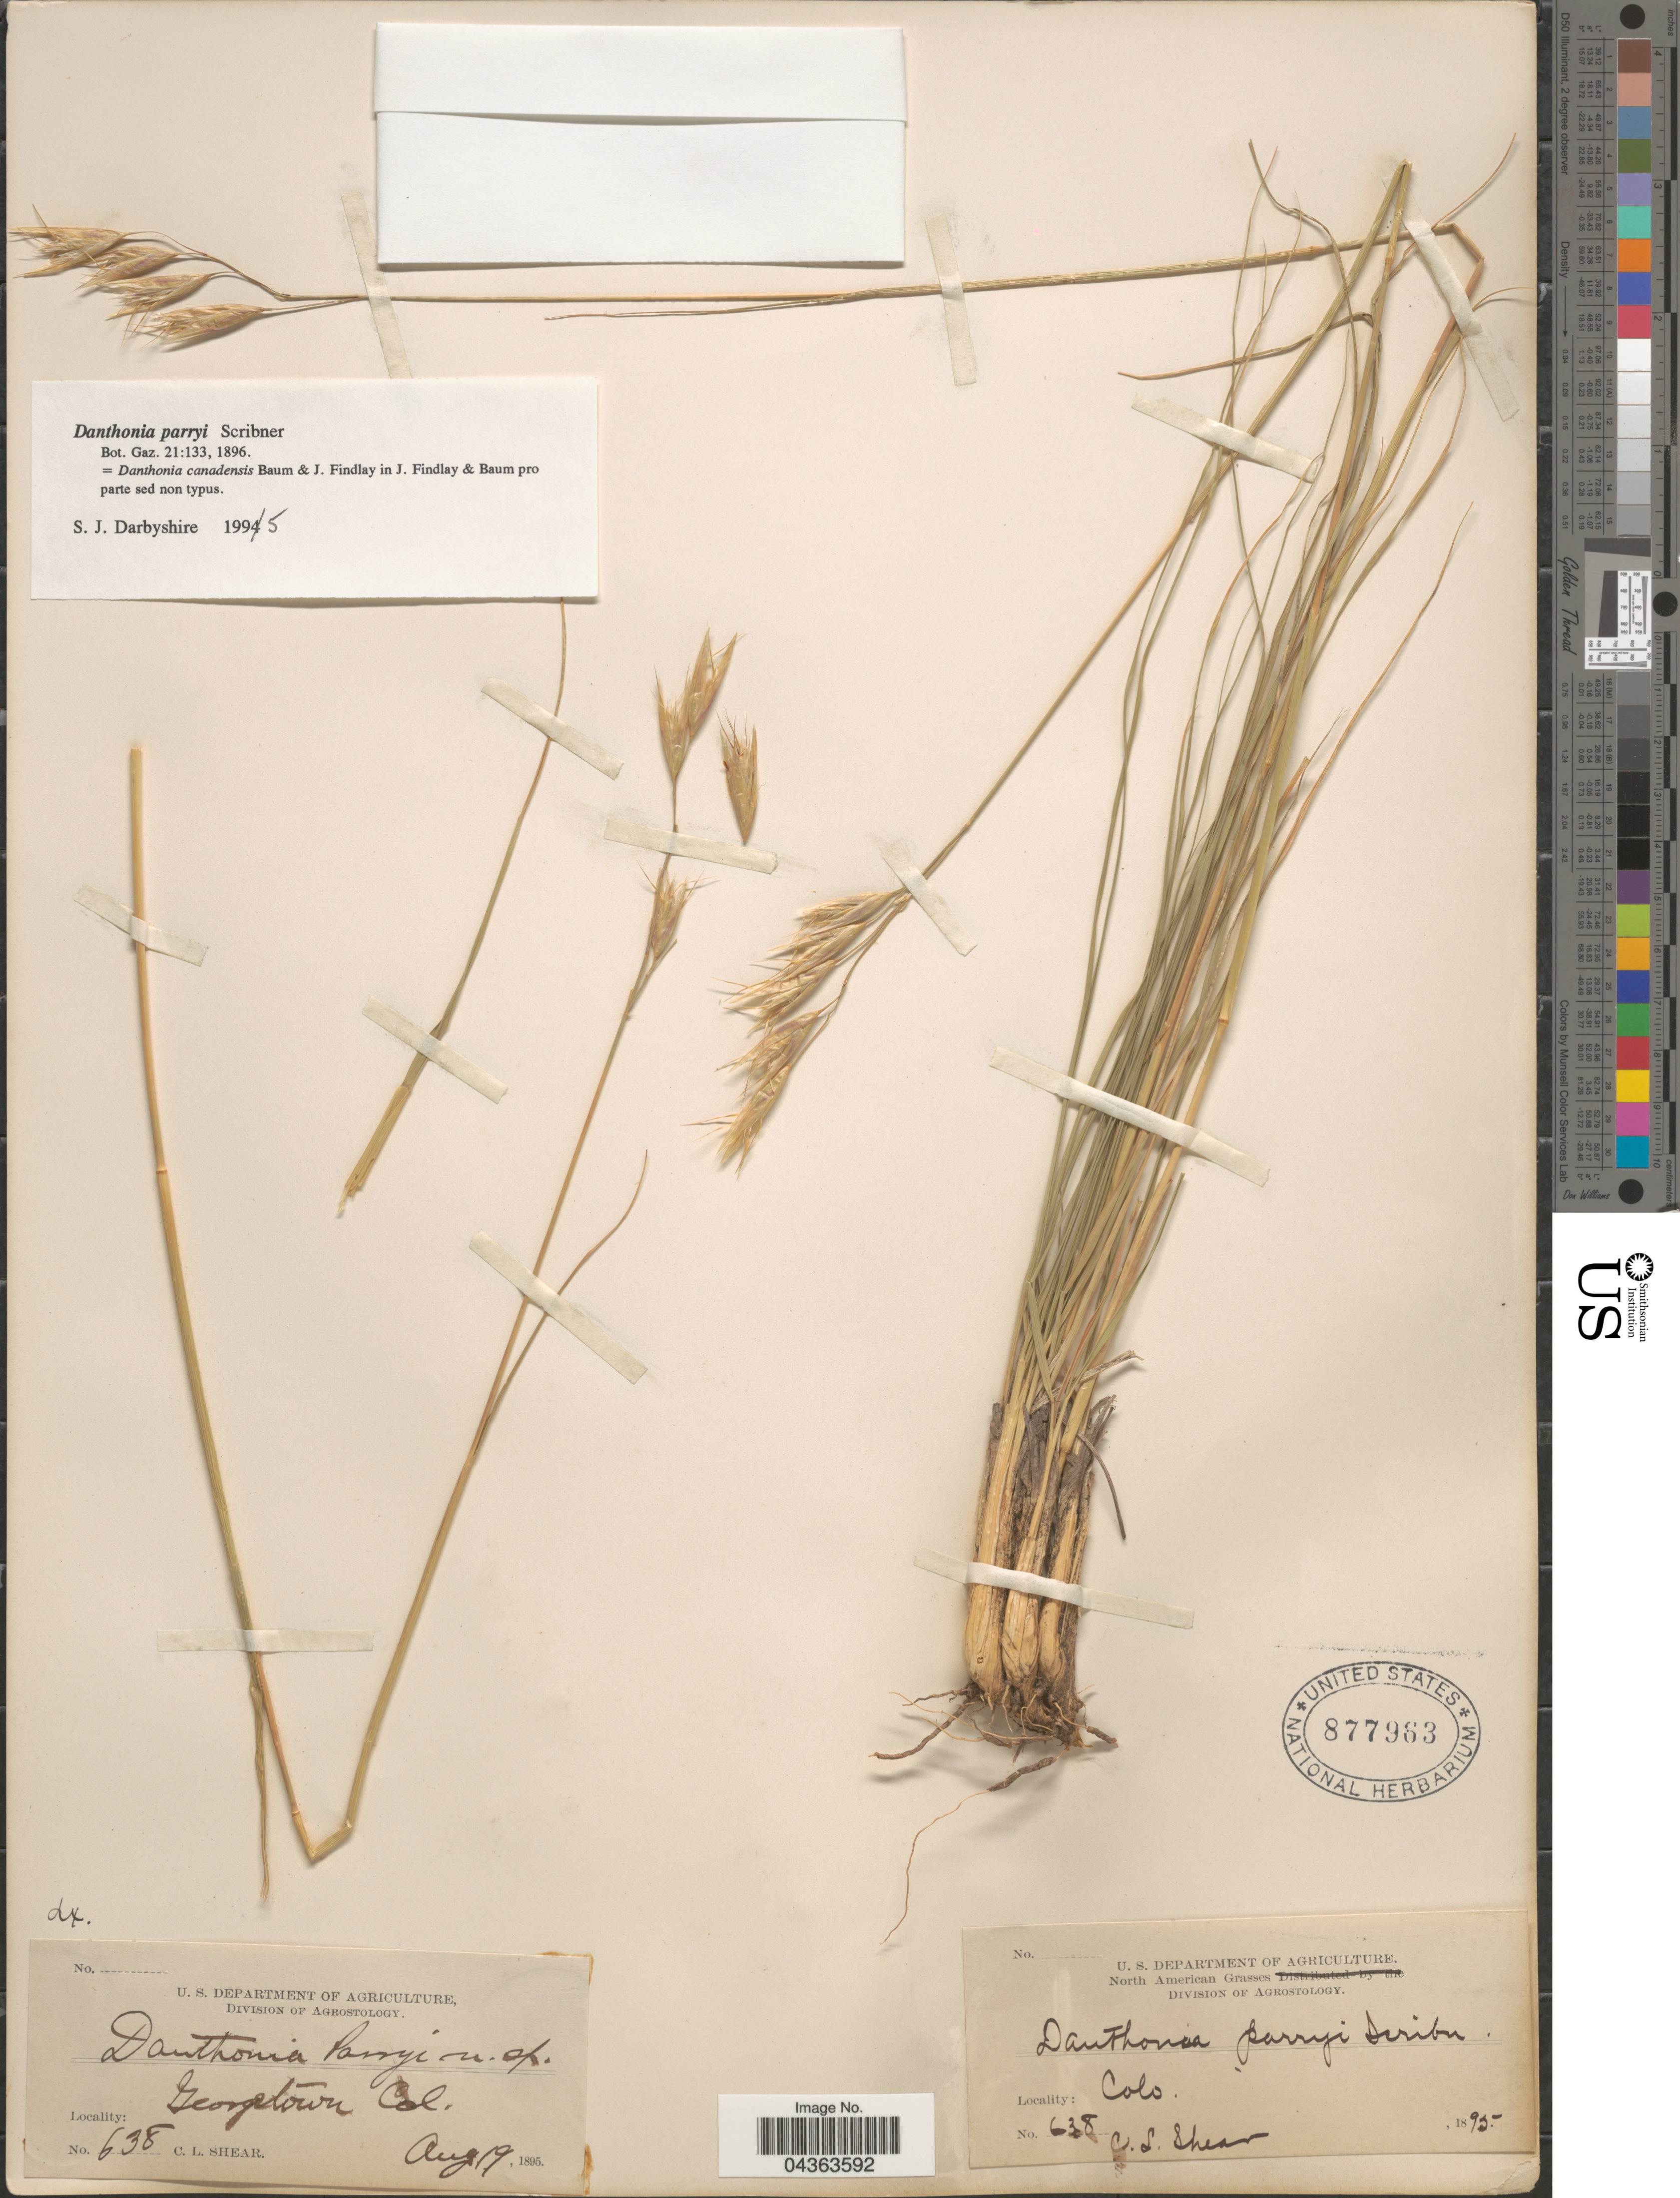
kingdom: Plantae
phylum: Tracheophyta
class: Liliopsida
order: Poales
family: Poaceae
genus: Danthonia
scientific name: Danthonia parryi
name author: Scribn.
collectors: C. L. Shear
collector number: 638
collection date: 1895-08-19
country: United States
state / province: Colorado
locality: Georgetown.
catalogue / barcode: US 877963